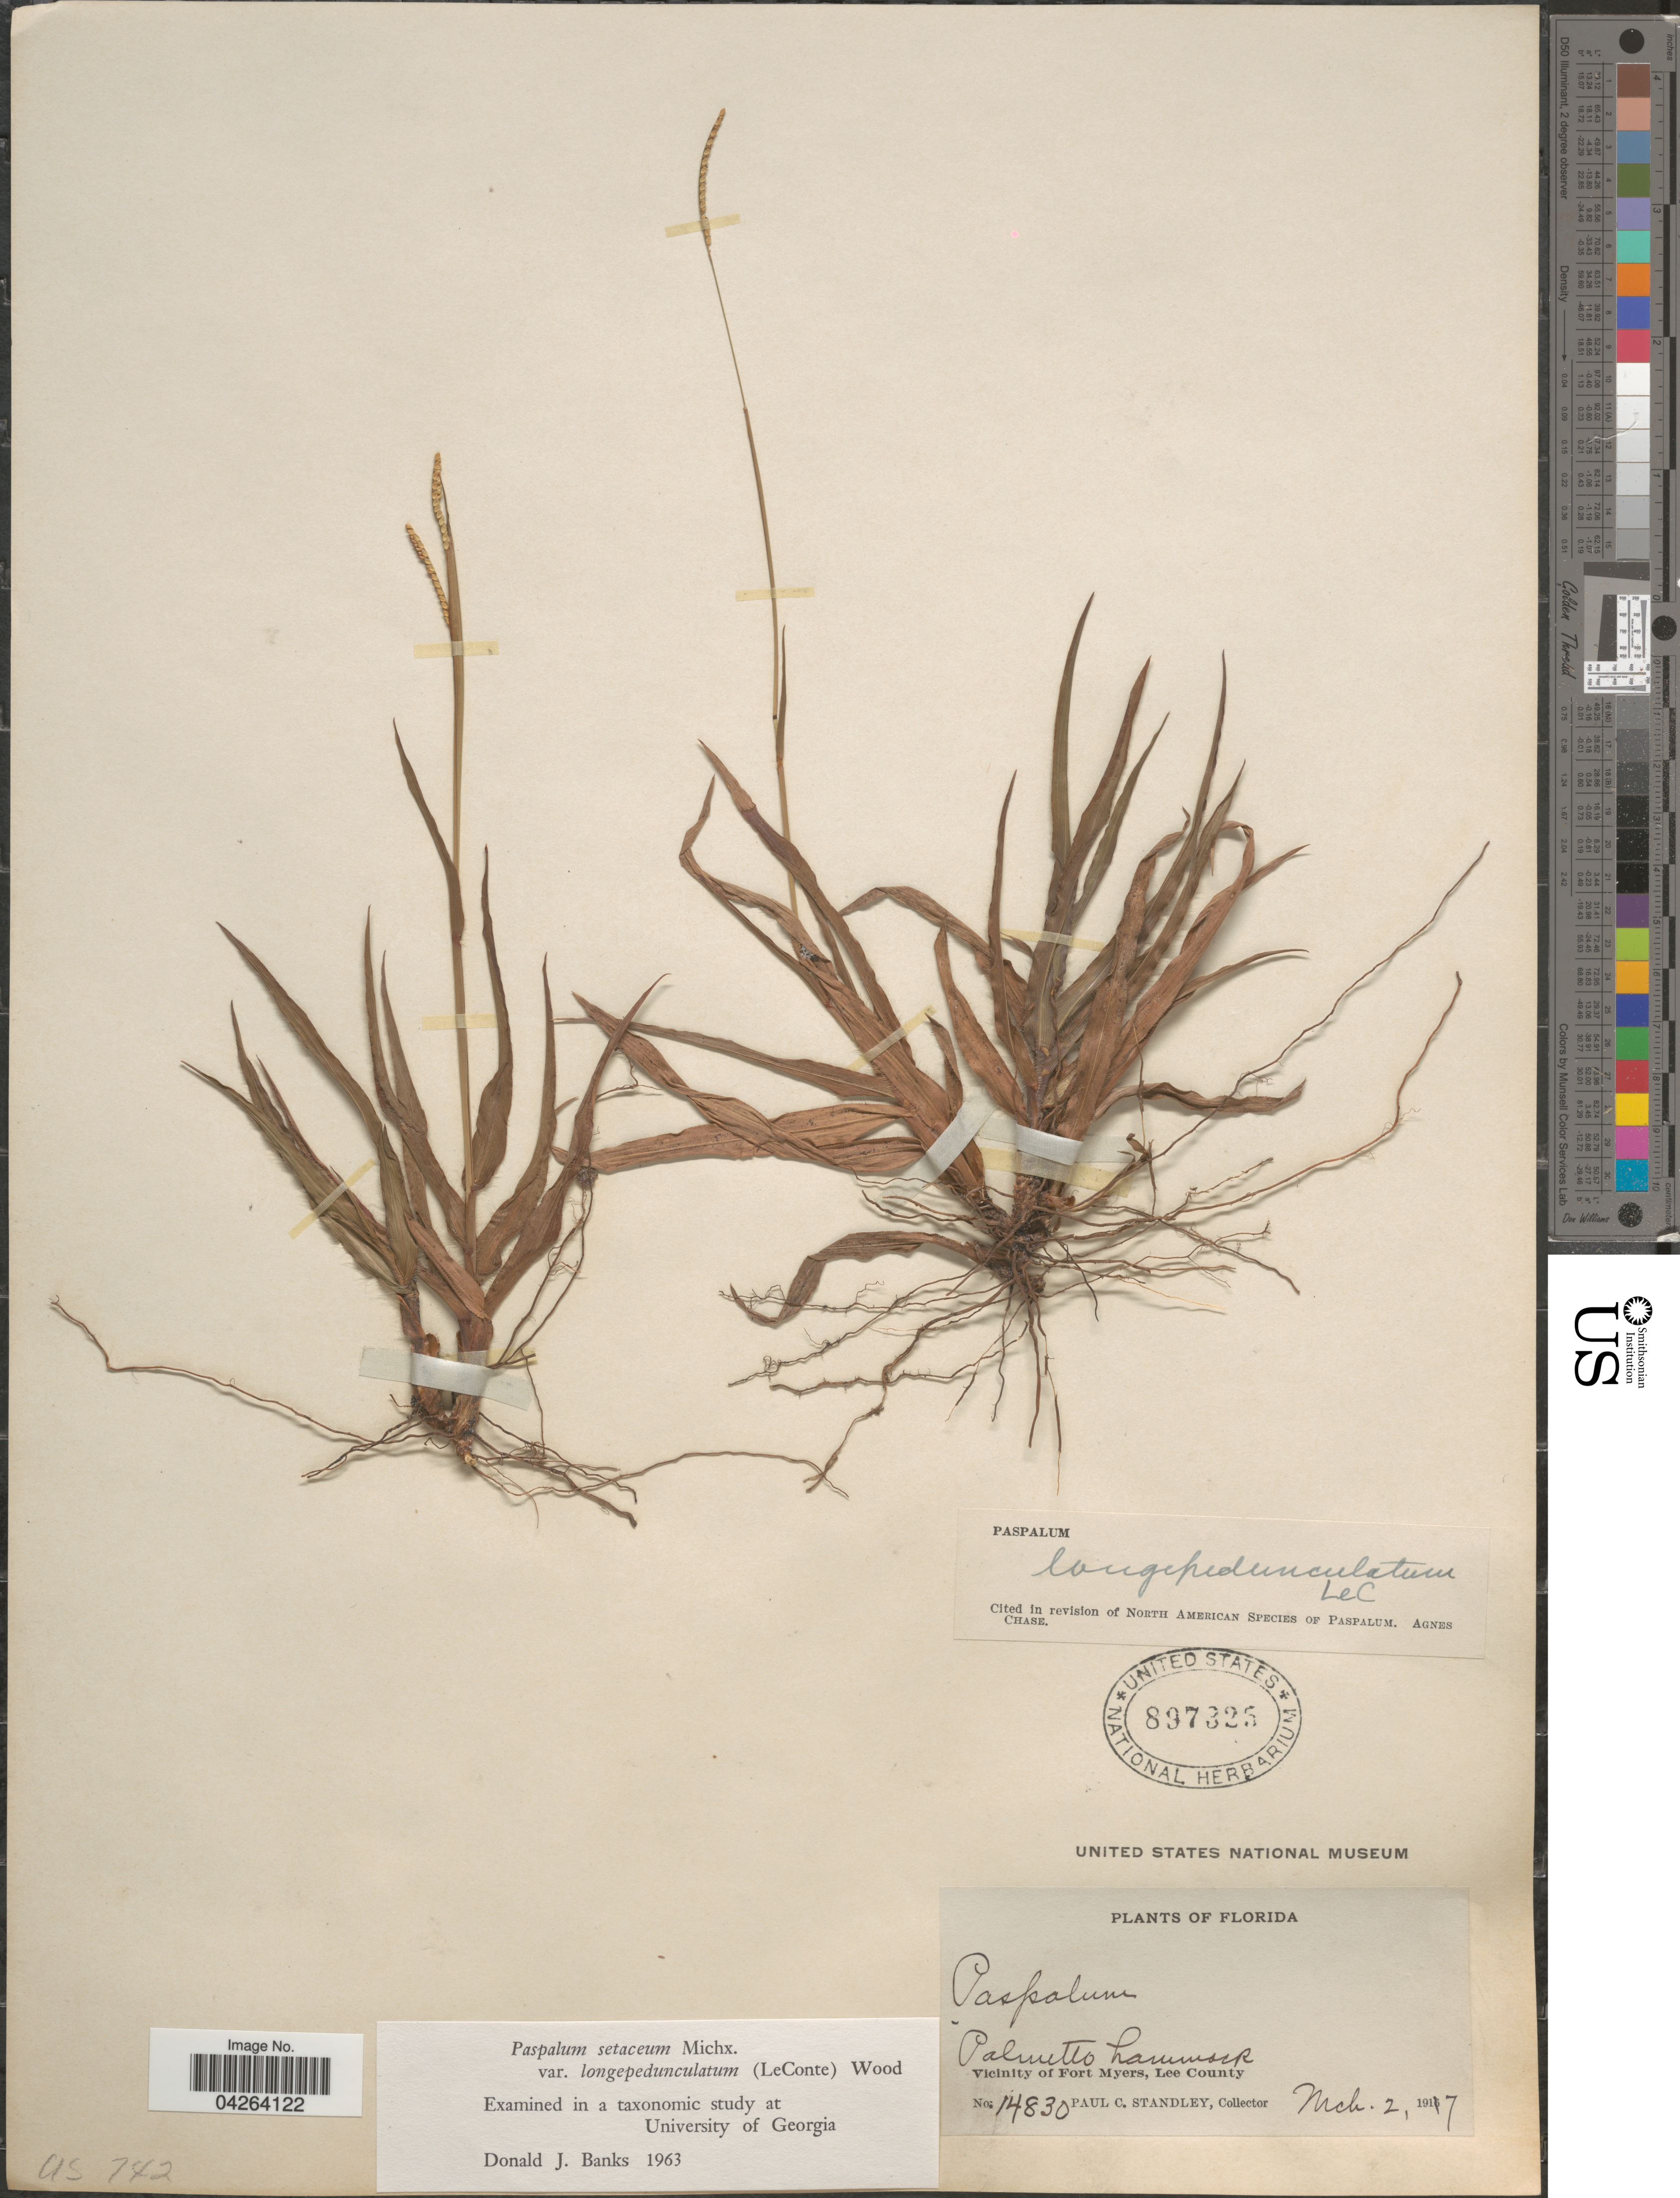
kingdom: Plantae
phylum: Tracheophyta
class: Liliopsida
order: Poales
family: Poaceae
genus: Paspalum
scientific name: Paspalum setaceum var. longipedunculatum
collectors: P. C. Standley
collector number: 14830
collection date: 1917-03-02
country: United States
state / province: Florida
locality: Palmetto hammock. Vicinity of Fort Myers, Lee County.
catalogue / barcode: US 897325